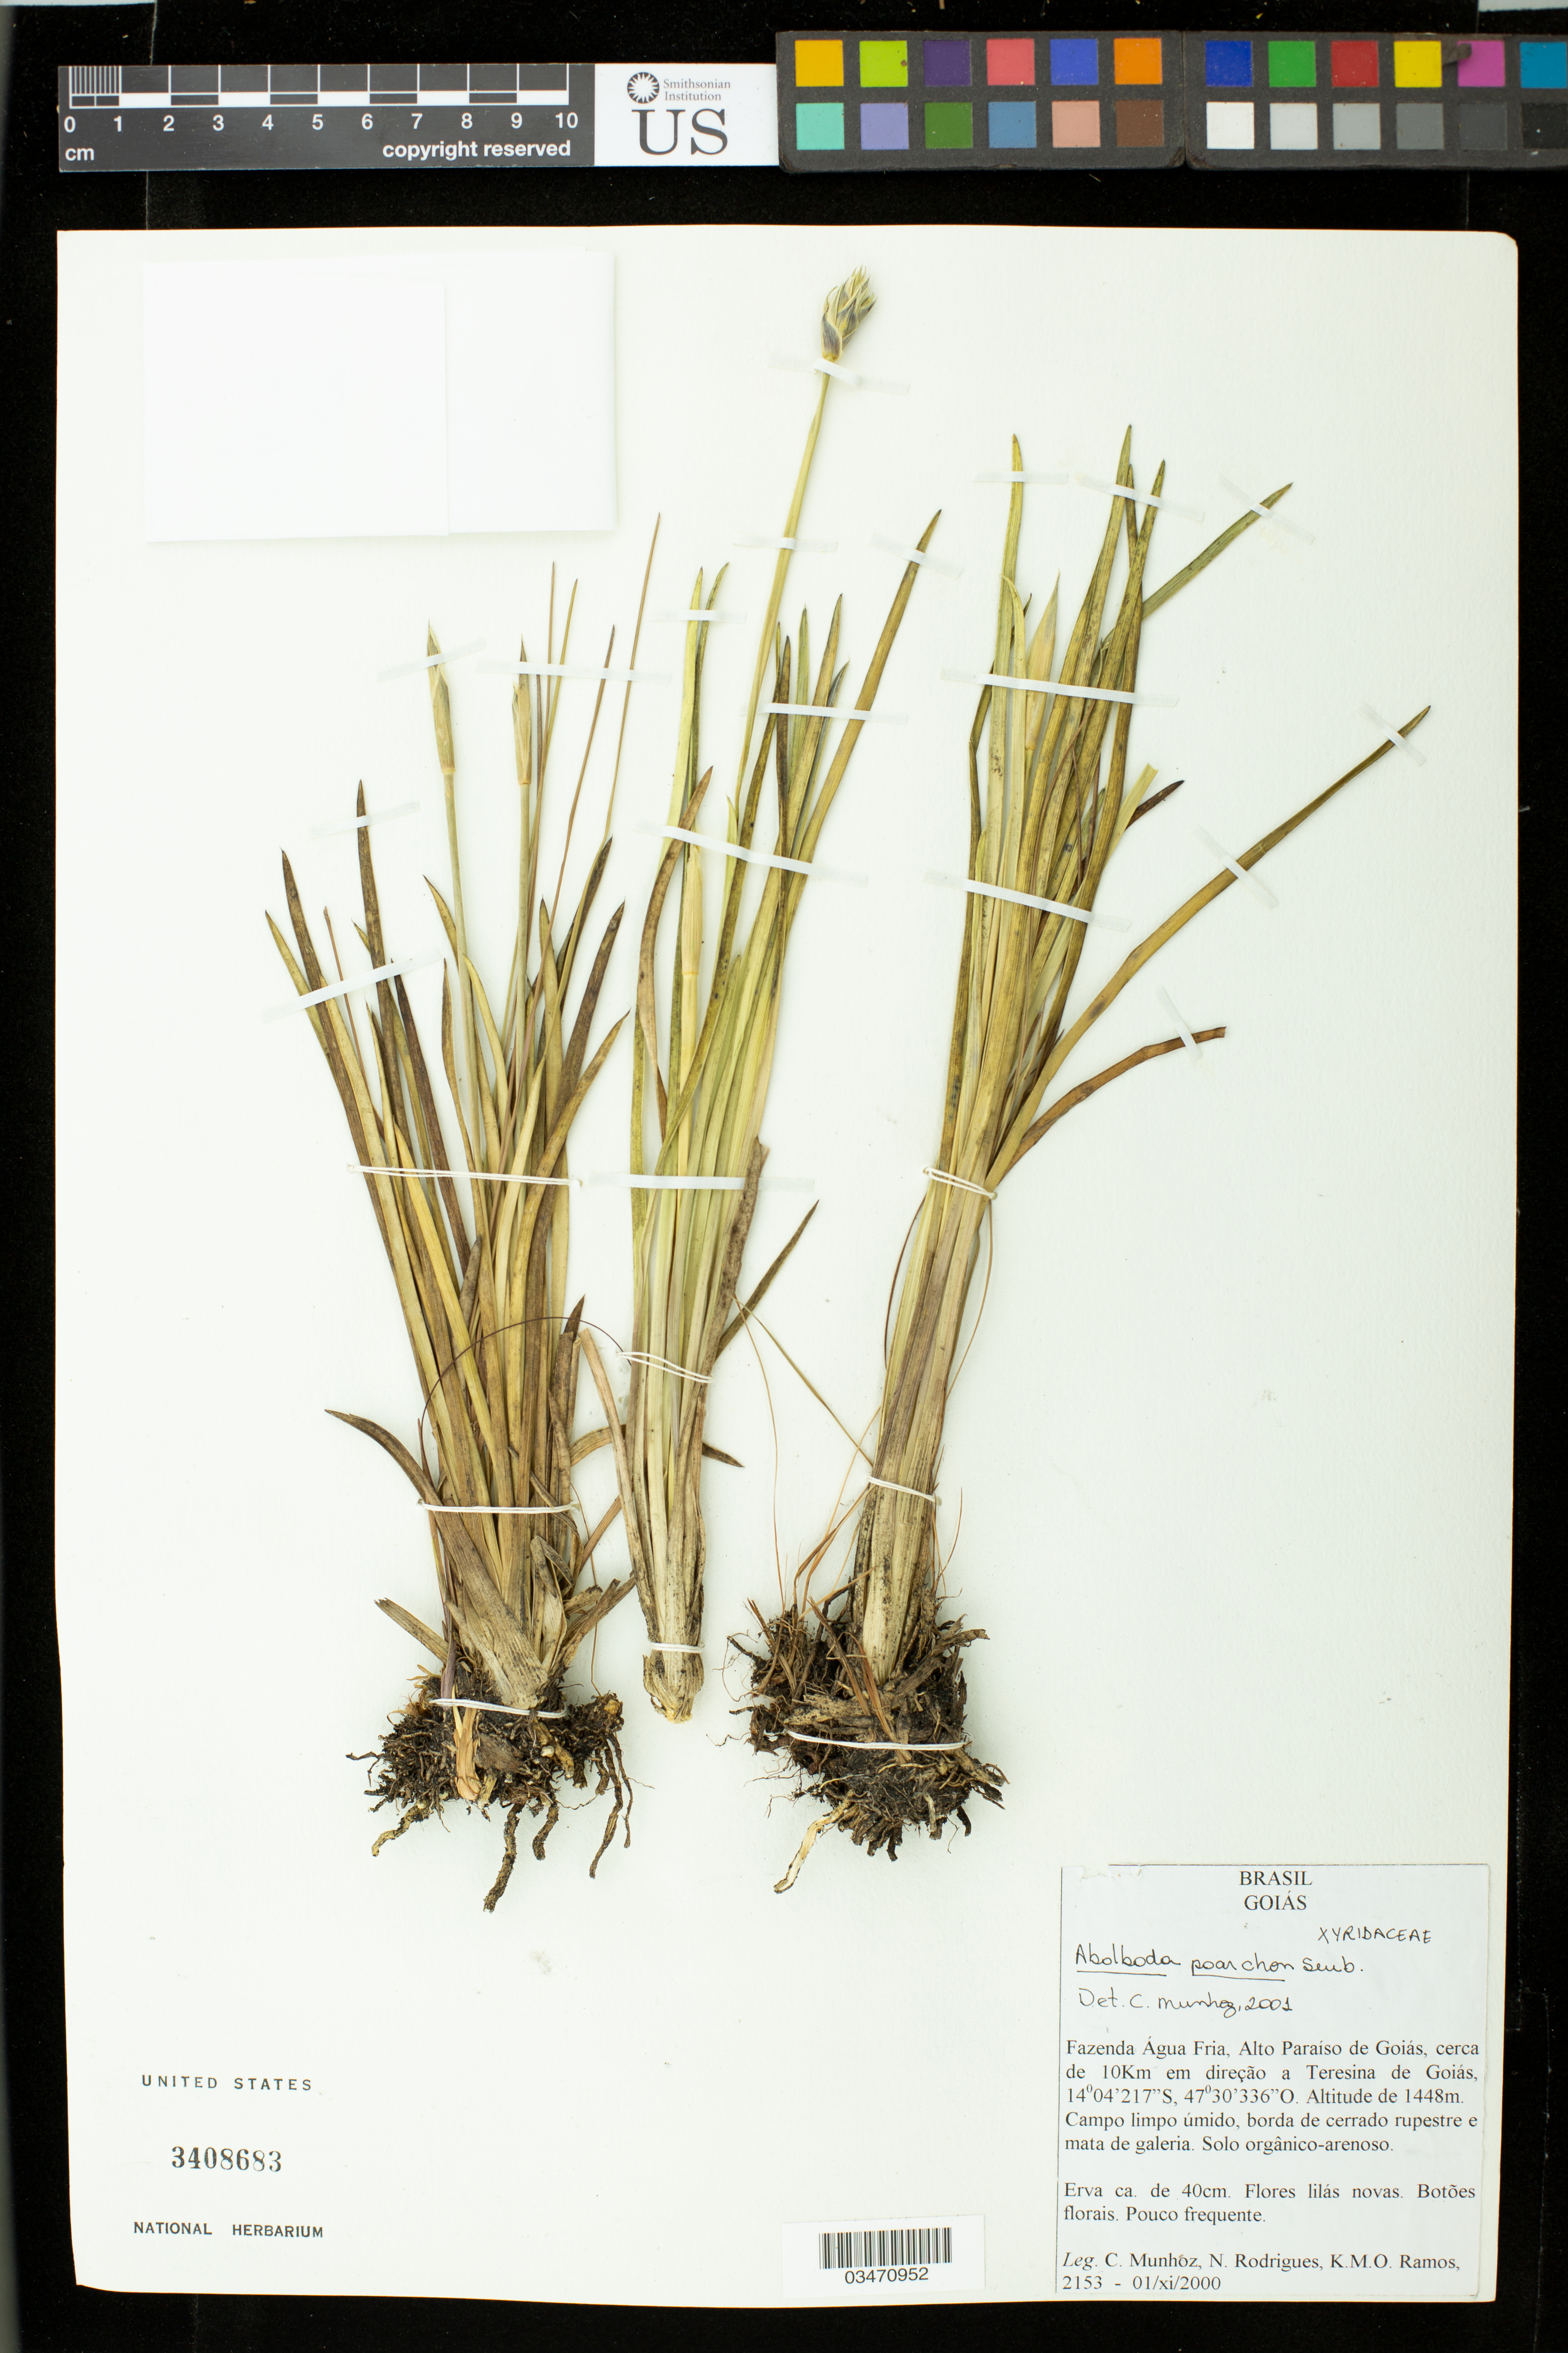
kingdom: Plantae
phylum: Tracheophyta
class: Liliopsida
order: Poales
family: Xyridaceae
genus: Abolboda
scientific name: Abolboda poarchon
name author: Seub.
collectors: C. Munhoz, N. Rodrigues & K. Ramos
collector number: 2153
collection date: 2000-11-14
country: Brazil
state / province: Goiás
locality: Fazenda Água Friam Alto Paraíso de Goiás, cerca de 10Km em direção a Teresina de Goiás.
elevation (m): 1448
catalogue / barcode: US 3408683